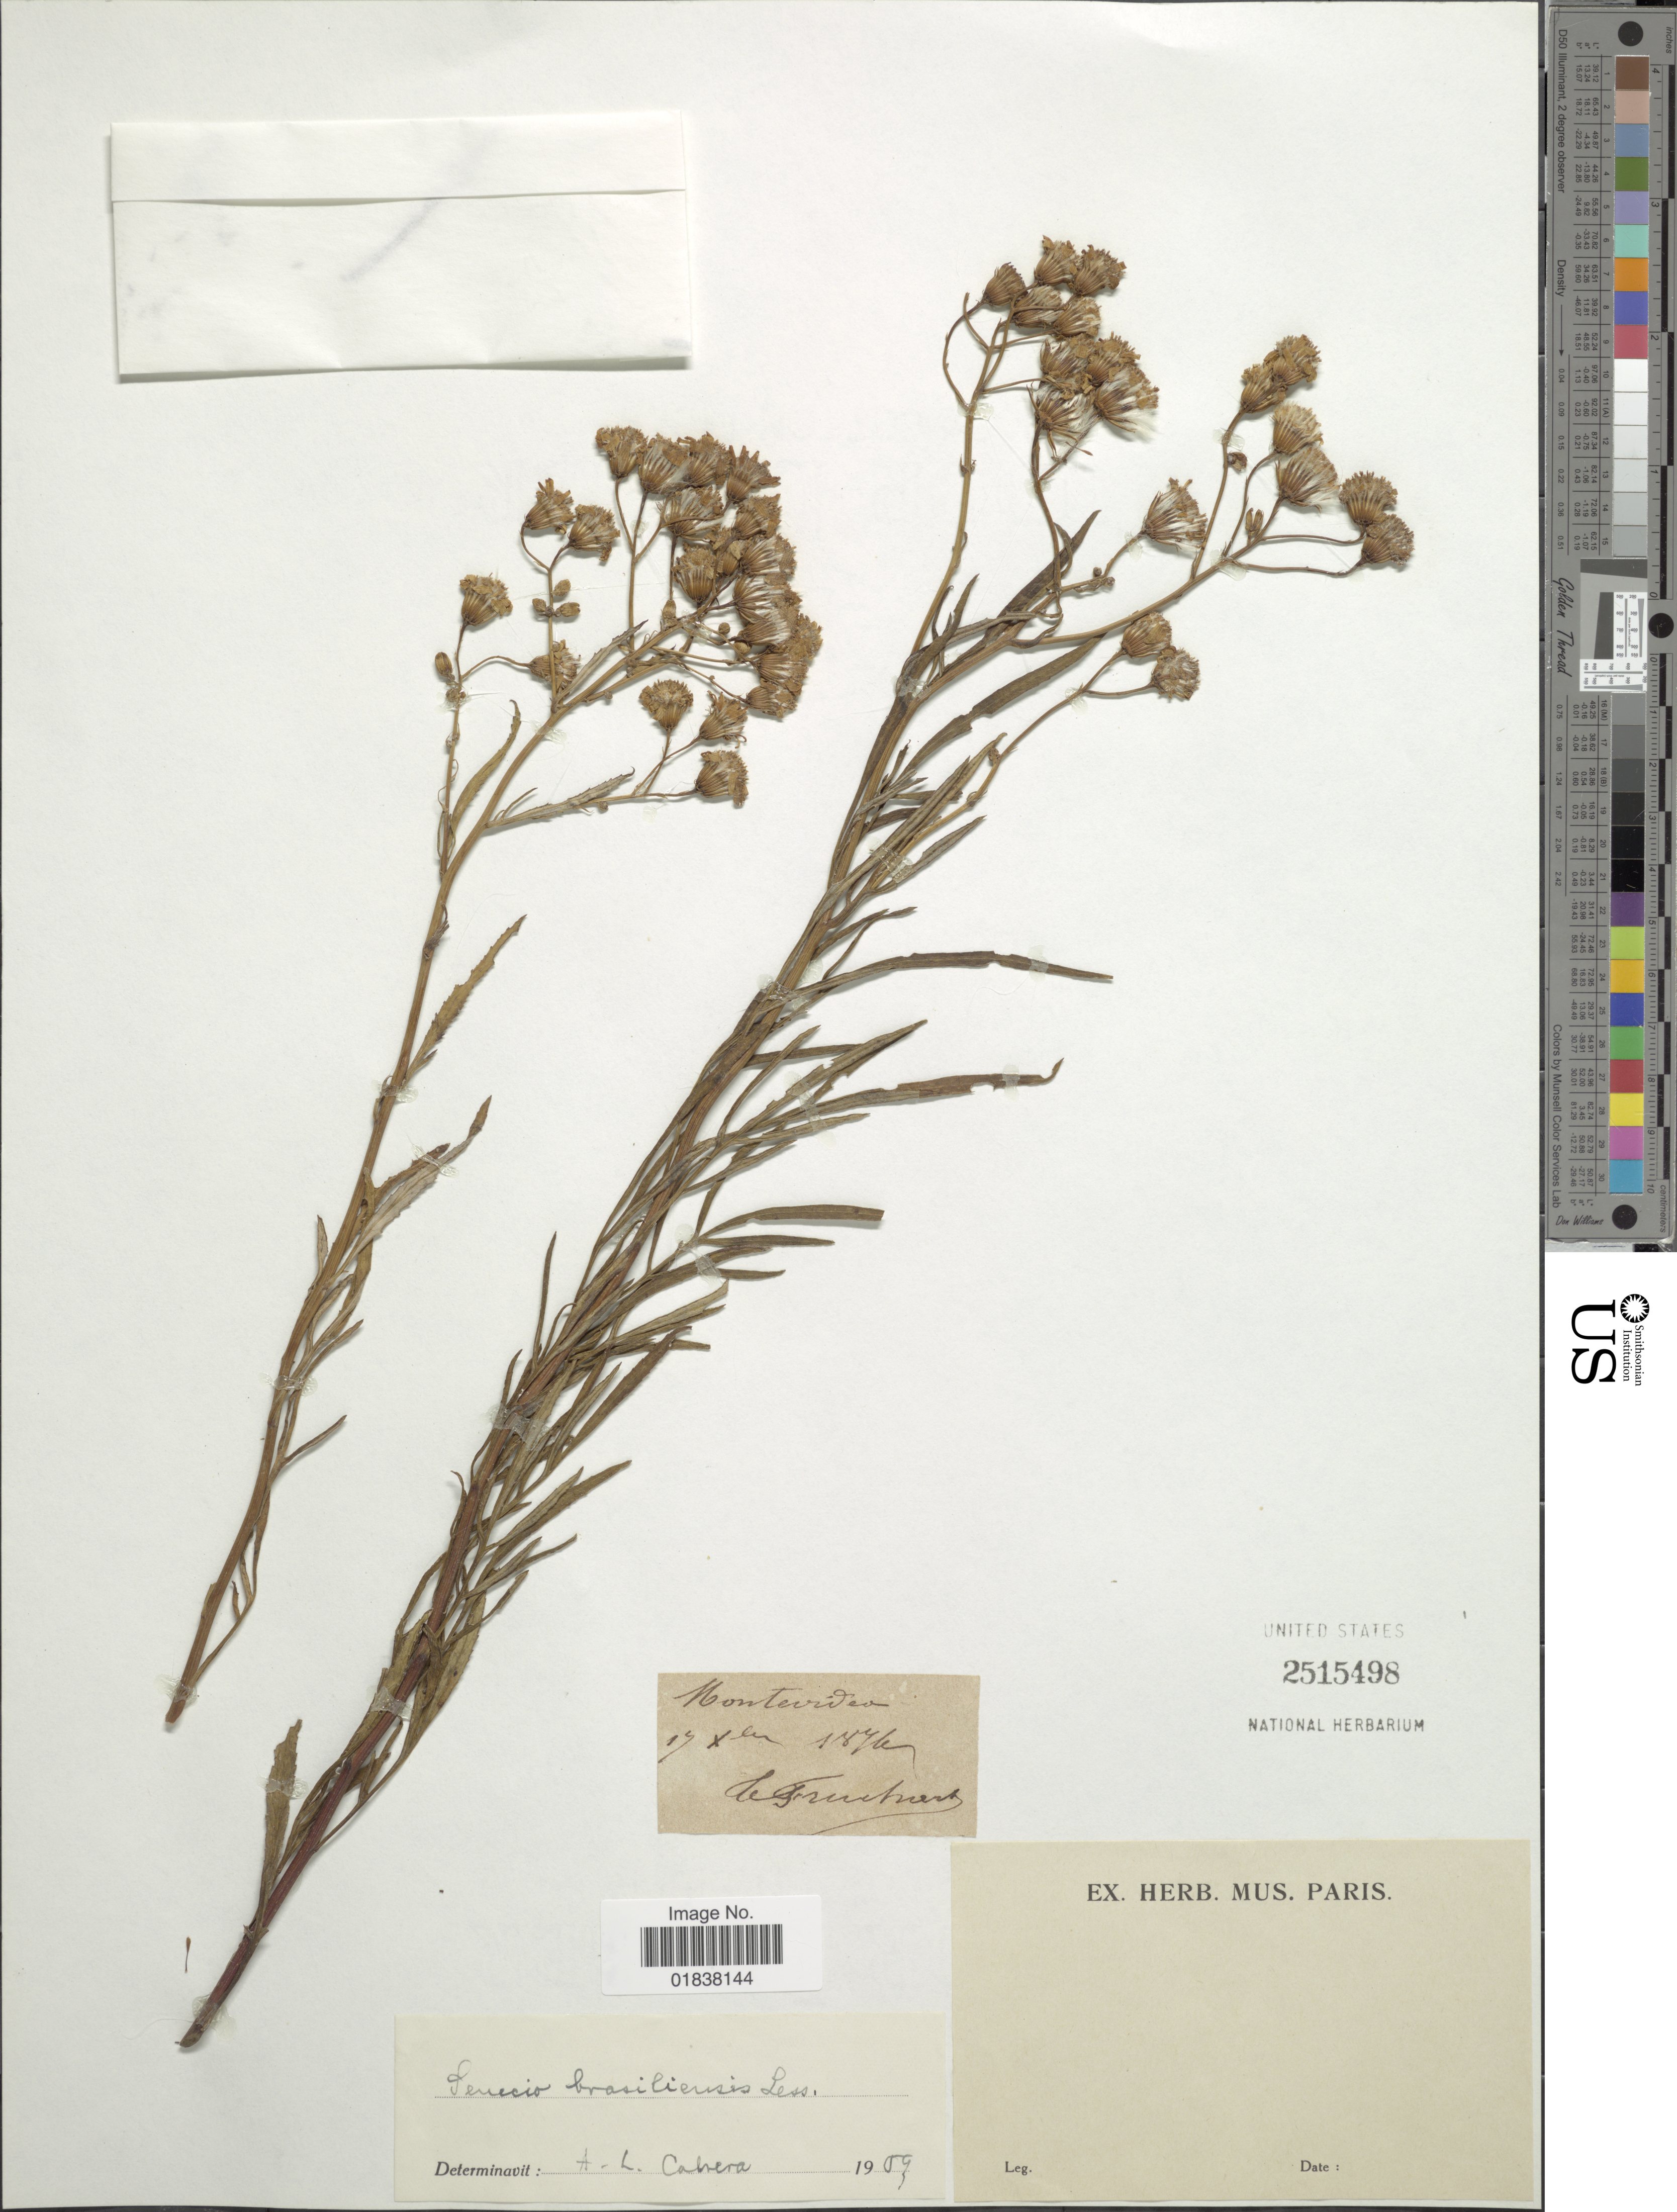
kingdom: Plantae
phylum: Tracheophyta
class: Magnoliopsida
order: Asterales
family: Asteraceae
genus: Senecio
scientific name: Senecio brasiliensis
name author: (Spreng.) Less.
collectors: -. Fruchard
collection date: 1876-12-17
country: Uruguay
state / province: Montevideo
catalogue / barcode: US 2515498